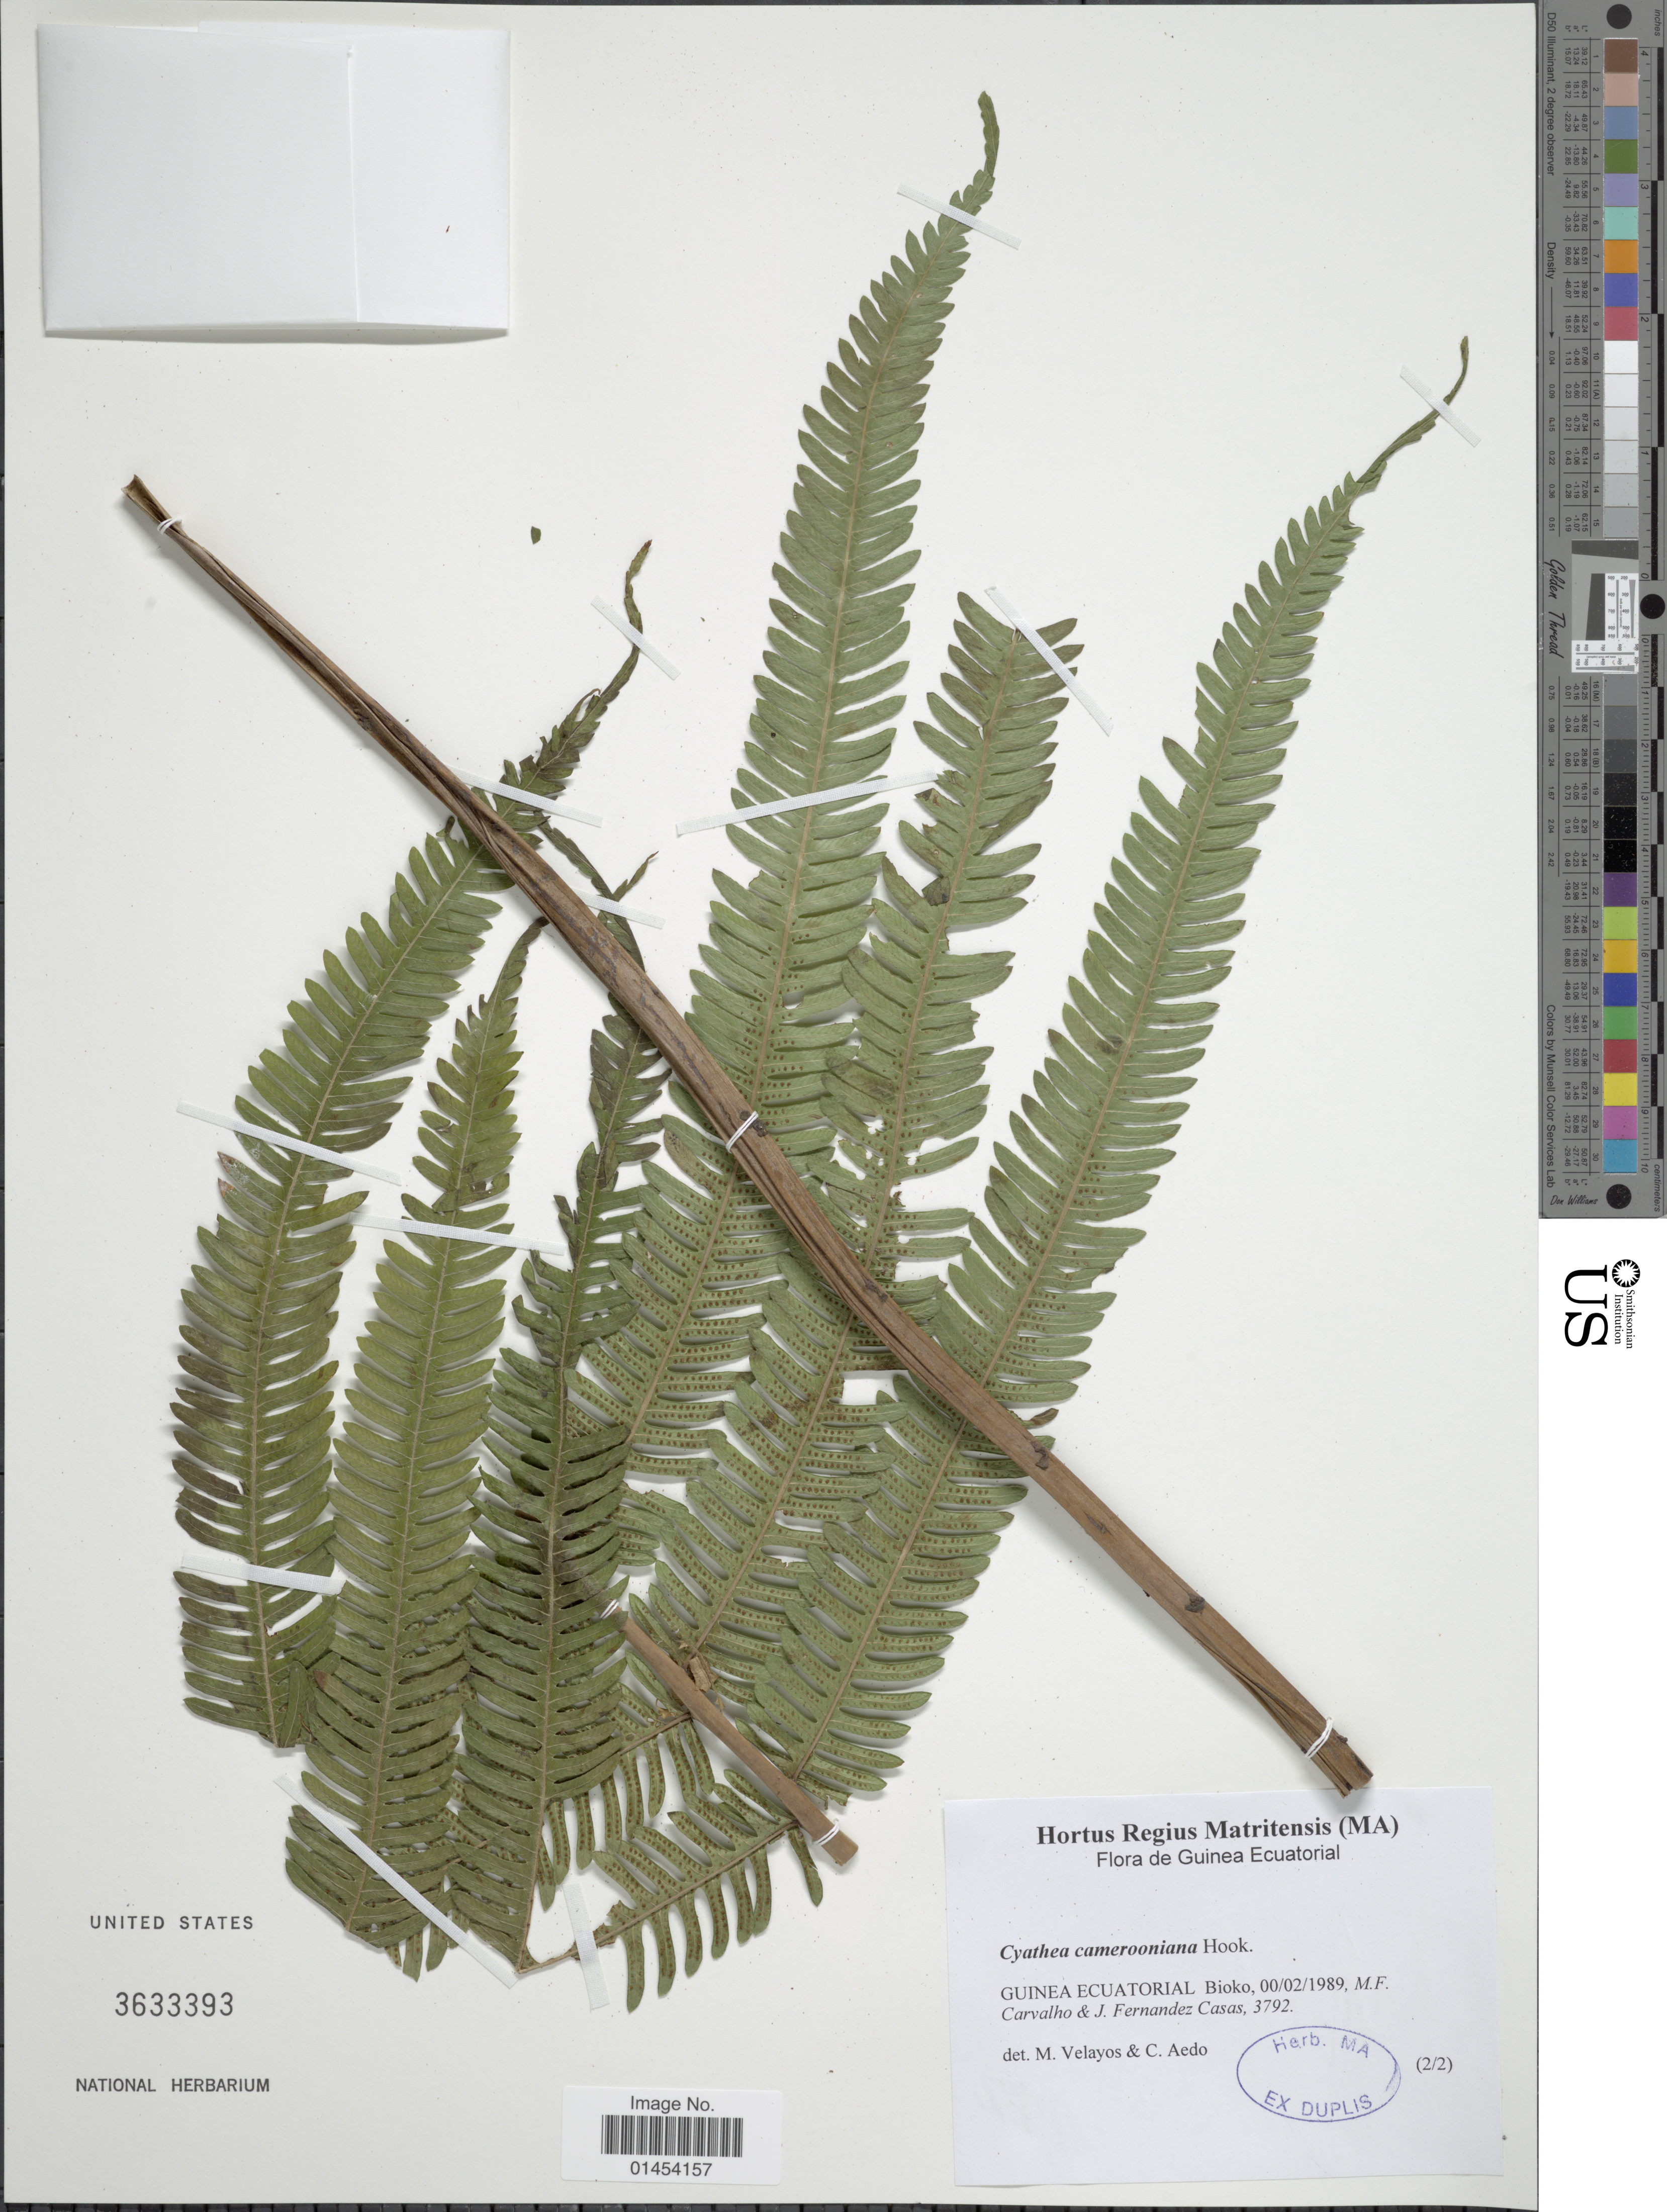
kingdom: Plantae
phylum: Tracheophyta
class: Polypodiopsida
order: Cyatheales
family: Cyatheaceae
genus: Cyathea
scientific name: Cyathea camerooniana var. aethiopica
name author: (Welw. ex Hook.) Holttum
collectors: M. F. Carvalho & F. Casas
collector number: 3792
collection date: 1989-02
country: Equatorial Guinea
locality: Bioko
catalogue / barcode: US 3633393